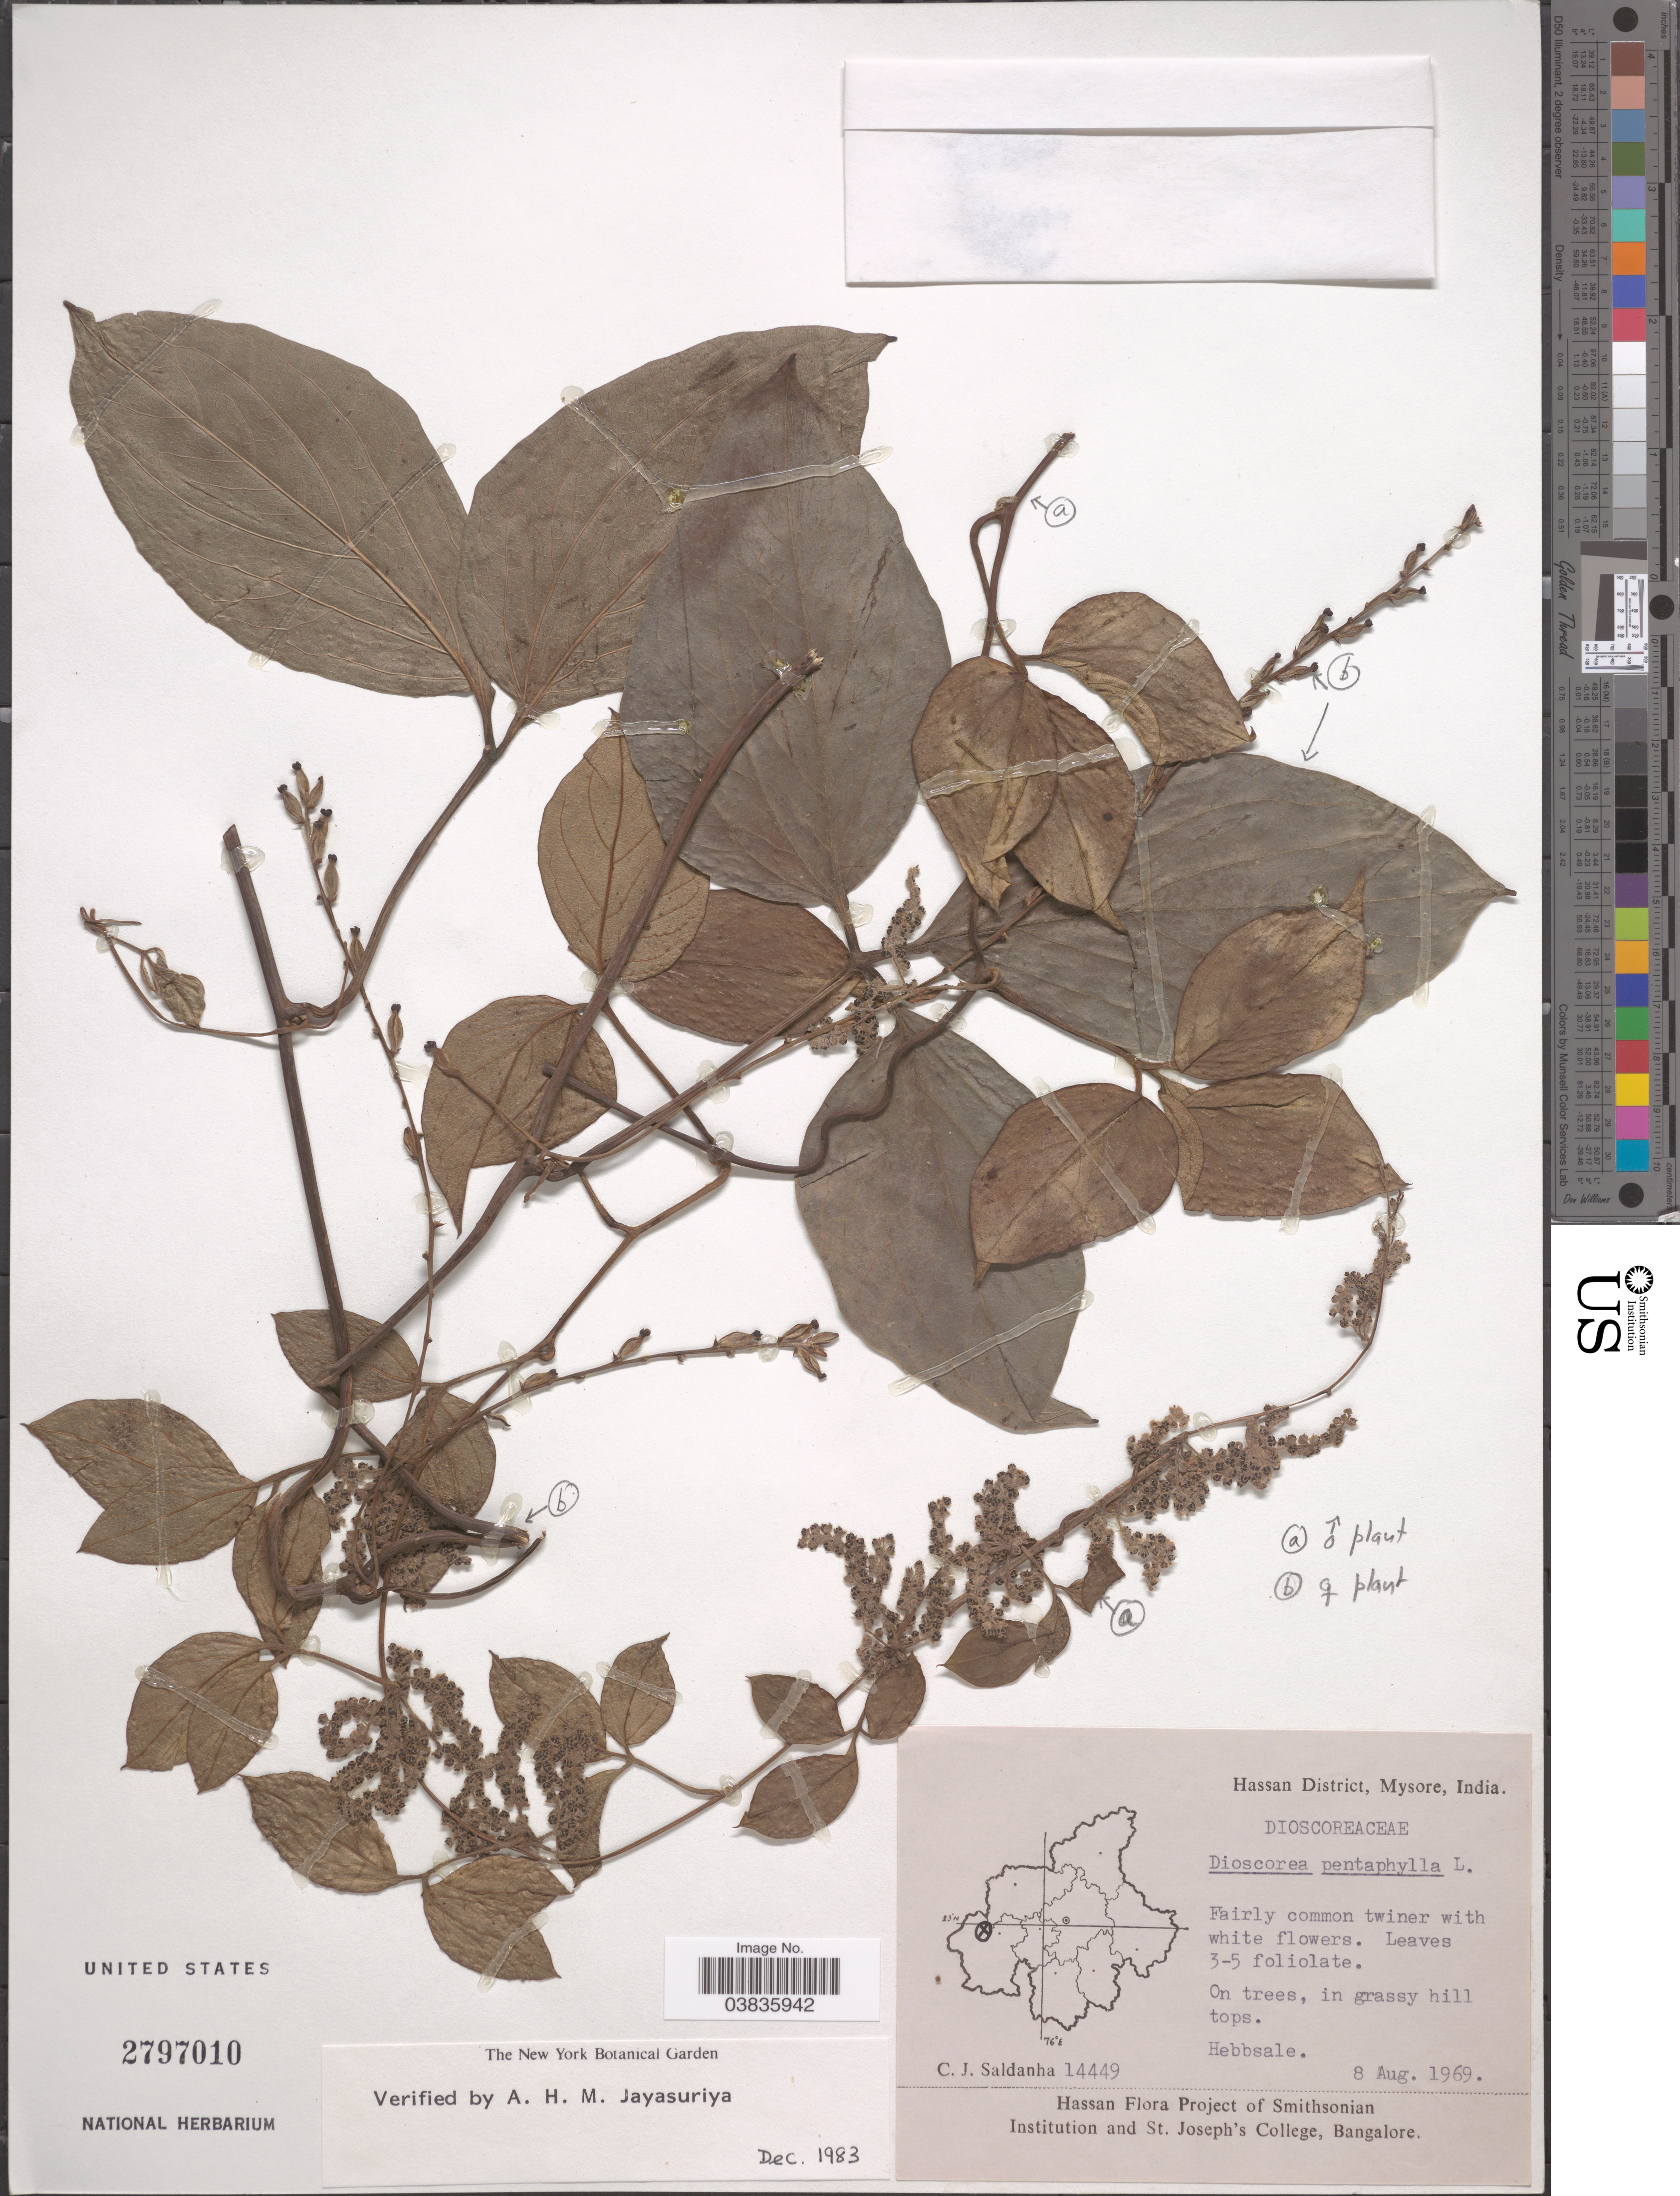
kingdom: Plantae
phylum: Tracheophyta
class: Liliopsida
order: Dioscoreales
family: Dioscoreaceae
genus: Dioscorea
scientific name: Dioscorea pentaphylla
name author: L.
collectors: C. J. Saldanha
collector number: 14449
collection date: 1969-08-08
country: India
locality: Hassan District, Mysore. Hebbsale.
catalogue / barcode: US 2797010